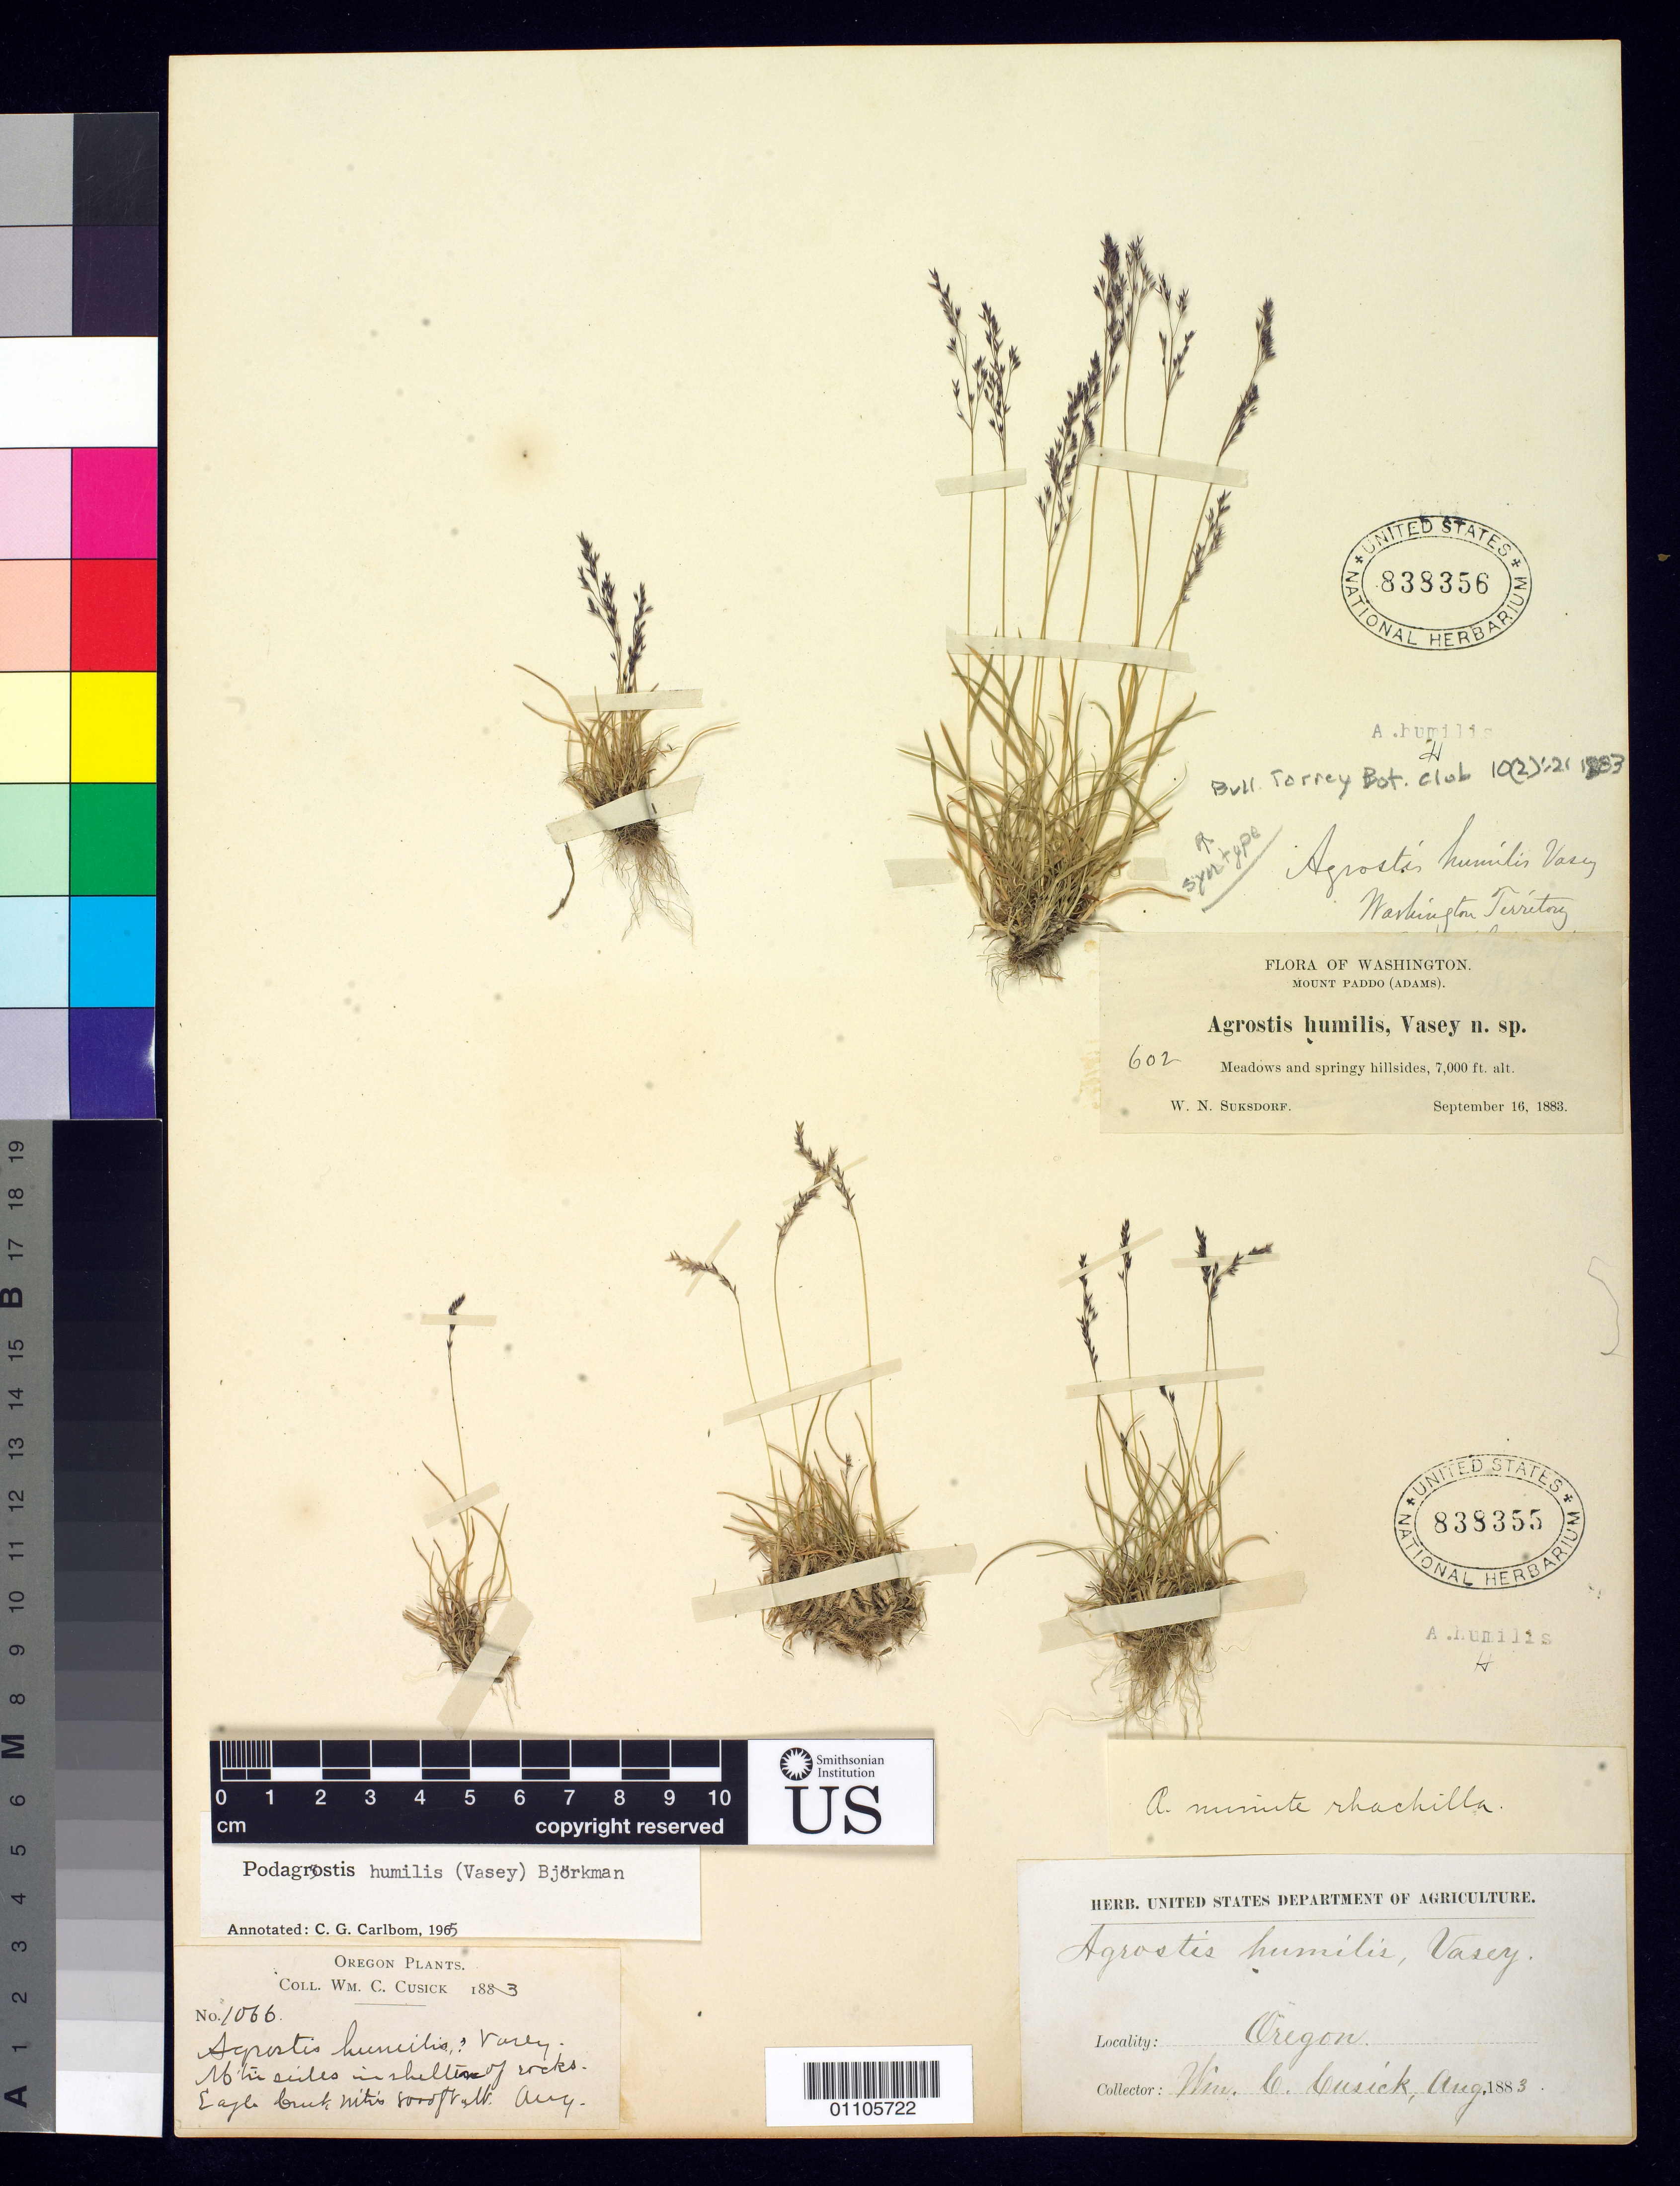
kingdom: Plantae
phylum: Tracheophyta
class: Liliopsida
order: Poales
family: Poaceae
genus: Agrostis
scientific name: Agrostis humilis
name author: Vasey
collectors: W. C. Cusick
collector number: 1066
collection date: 1883-08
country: United States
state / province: Oregon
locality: Eagle Creek Mts.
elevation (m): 2438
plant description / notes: Mounted on same sheet as an isosyntype of Agrostis humilis Vasey (Suksdorf 602) and filed in the type herbarium under that name.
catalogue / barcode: US 838355